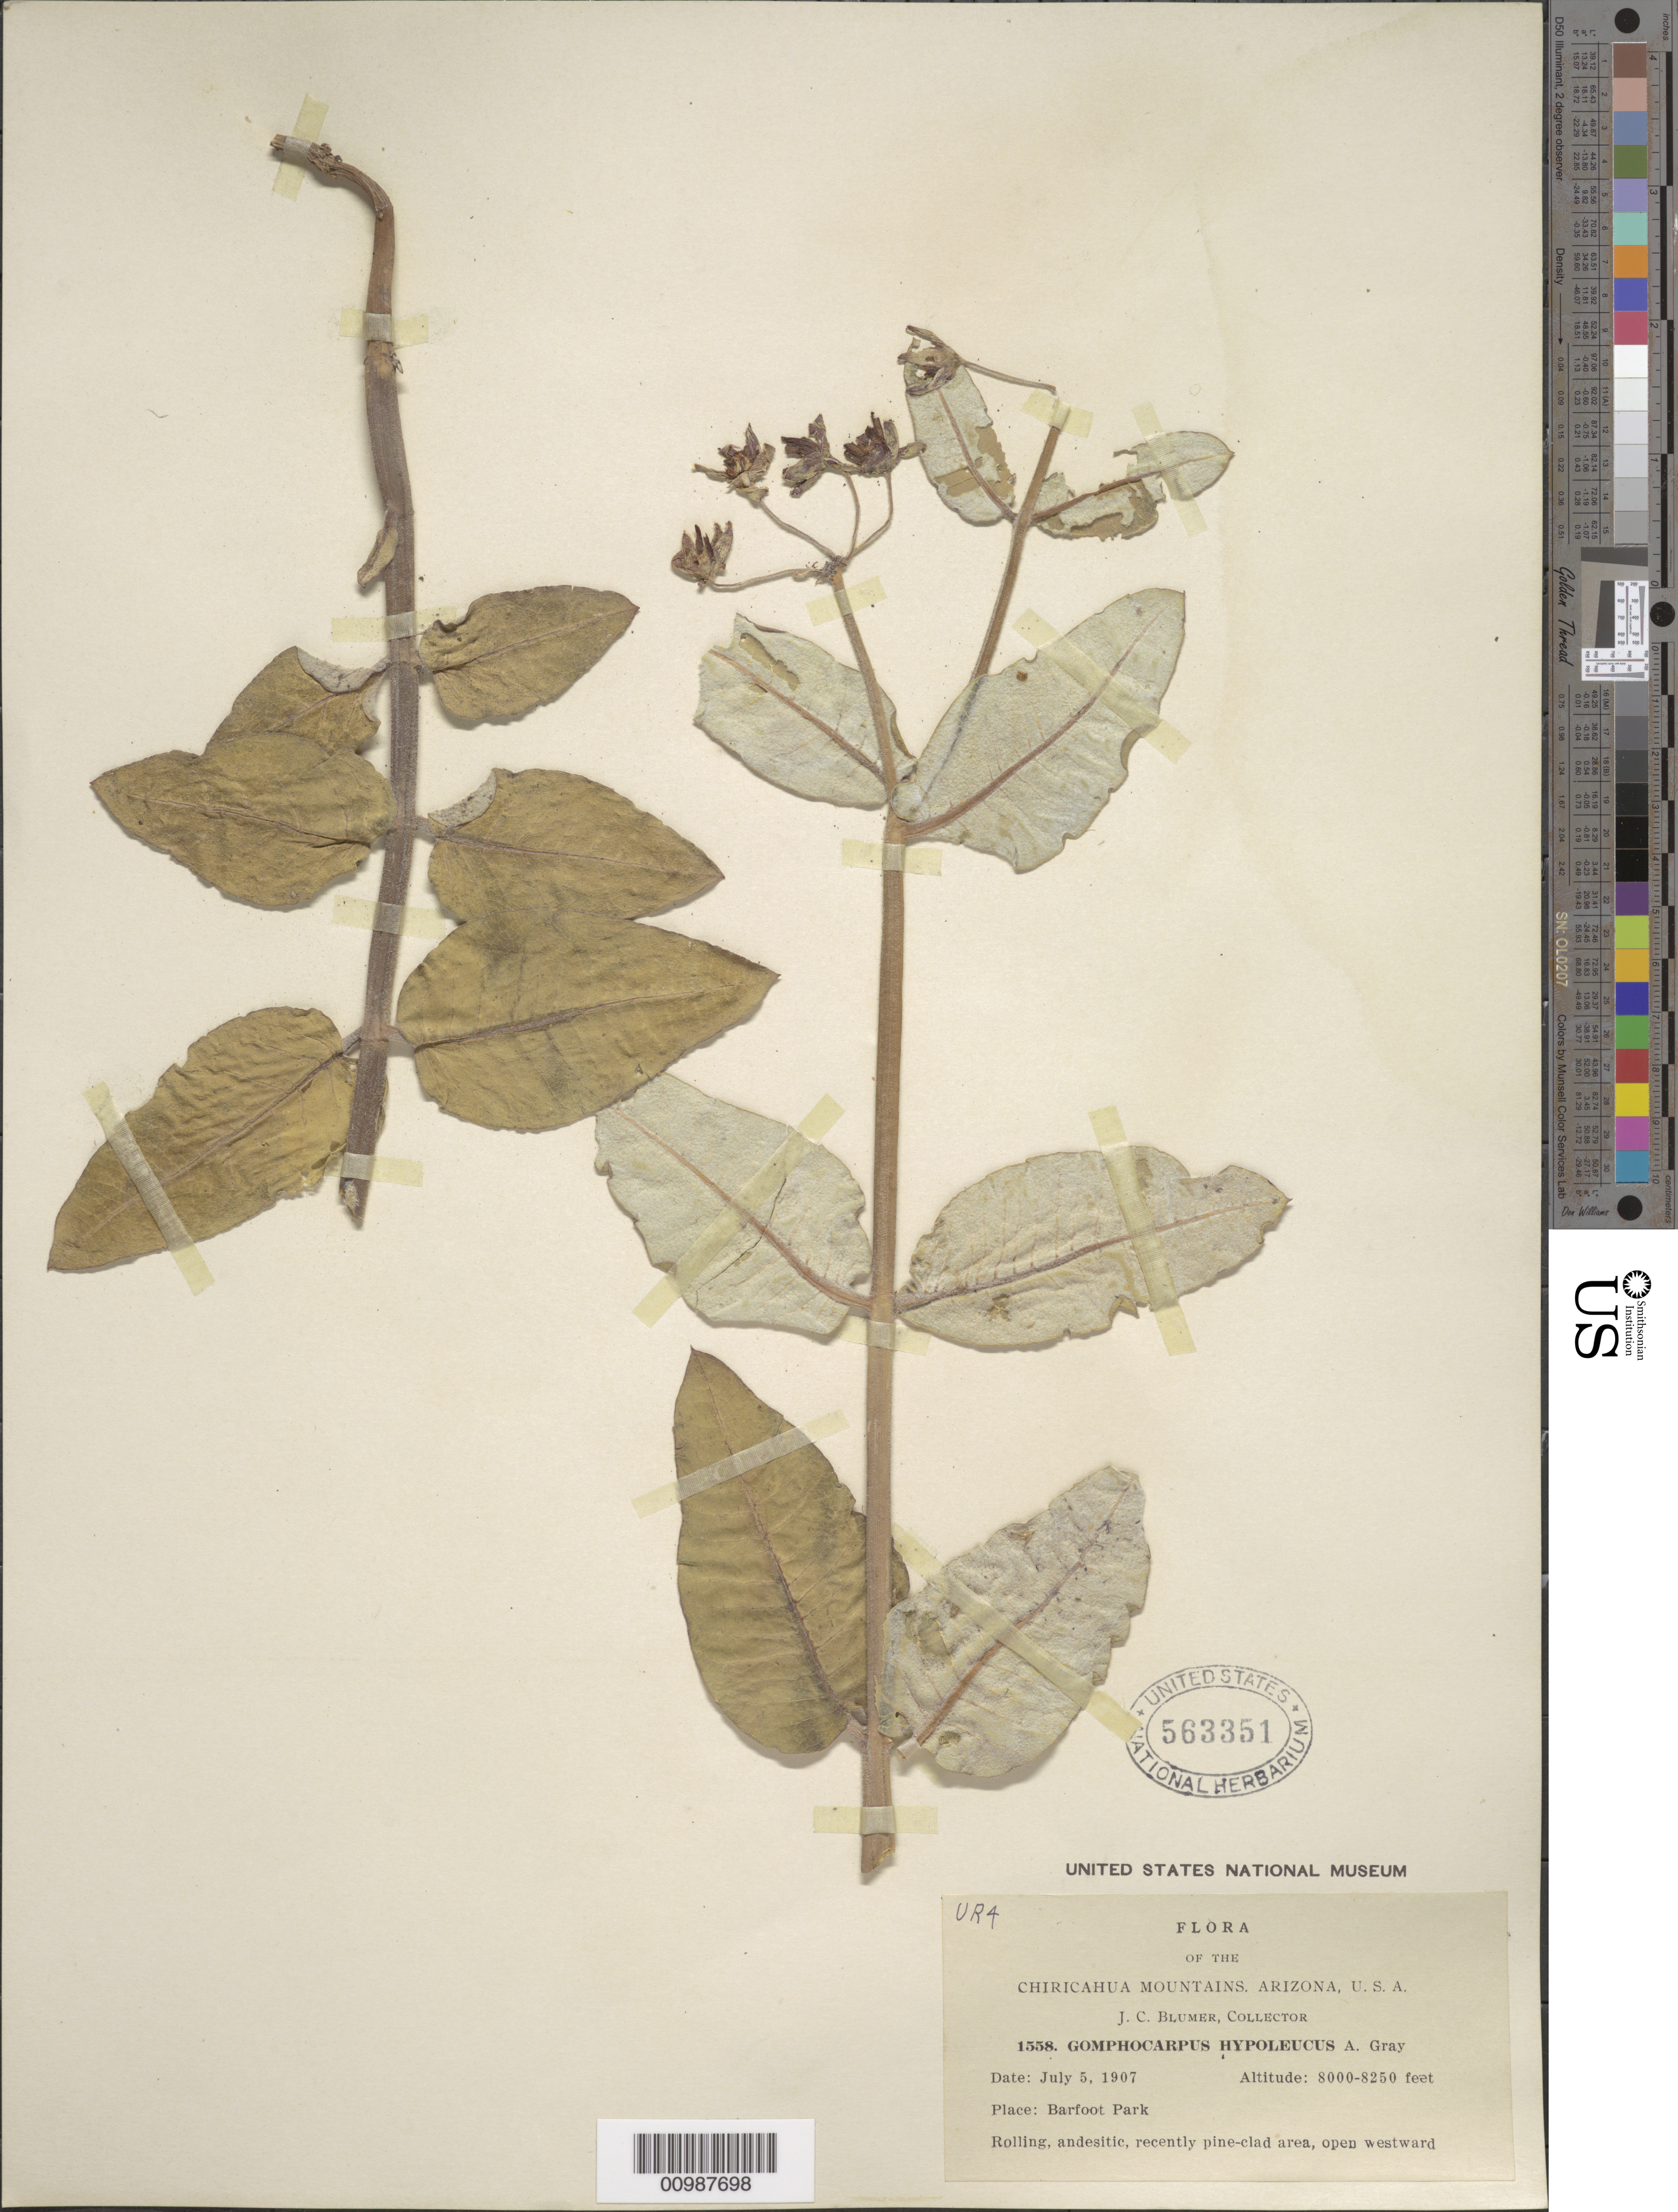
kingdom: Plantae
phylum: Tracheophyta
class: Magnoliopsida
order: Gentianales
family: Apocynaceae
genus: Asclepias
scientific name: Asclepias hypoleuca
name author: (A. Gray) Woodson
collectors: J. C. Blumer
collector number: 1558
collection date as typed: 05 Jul 1907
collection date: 1907-07-05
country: United States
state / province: Arizona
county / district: Cochise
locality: Chiricahua Mountains; Barfoot Park; Rolling, andesitic, recently pine-clad area, open westward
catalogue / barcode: US 563351